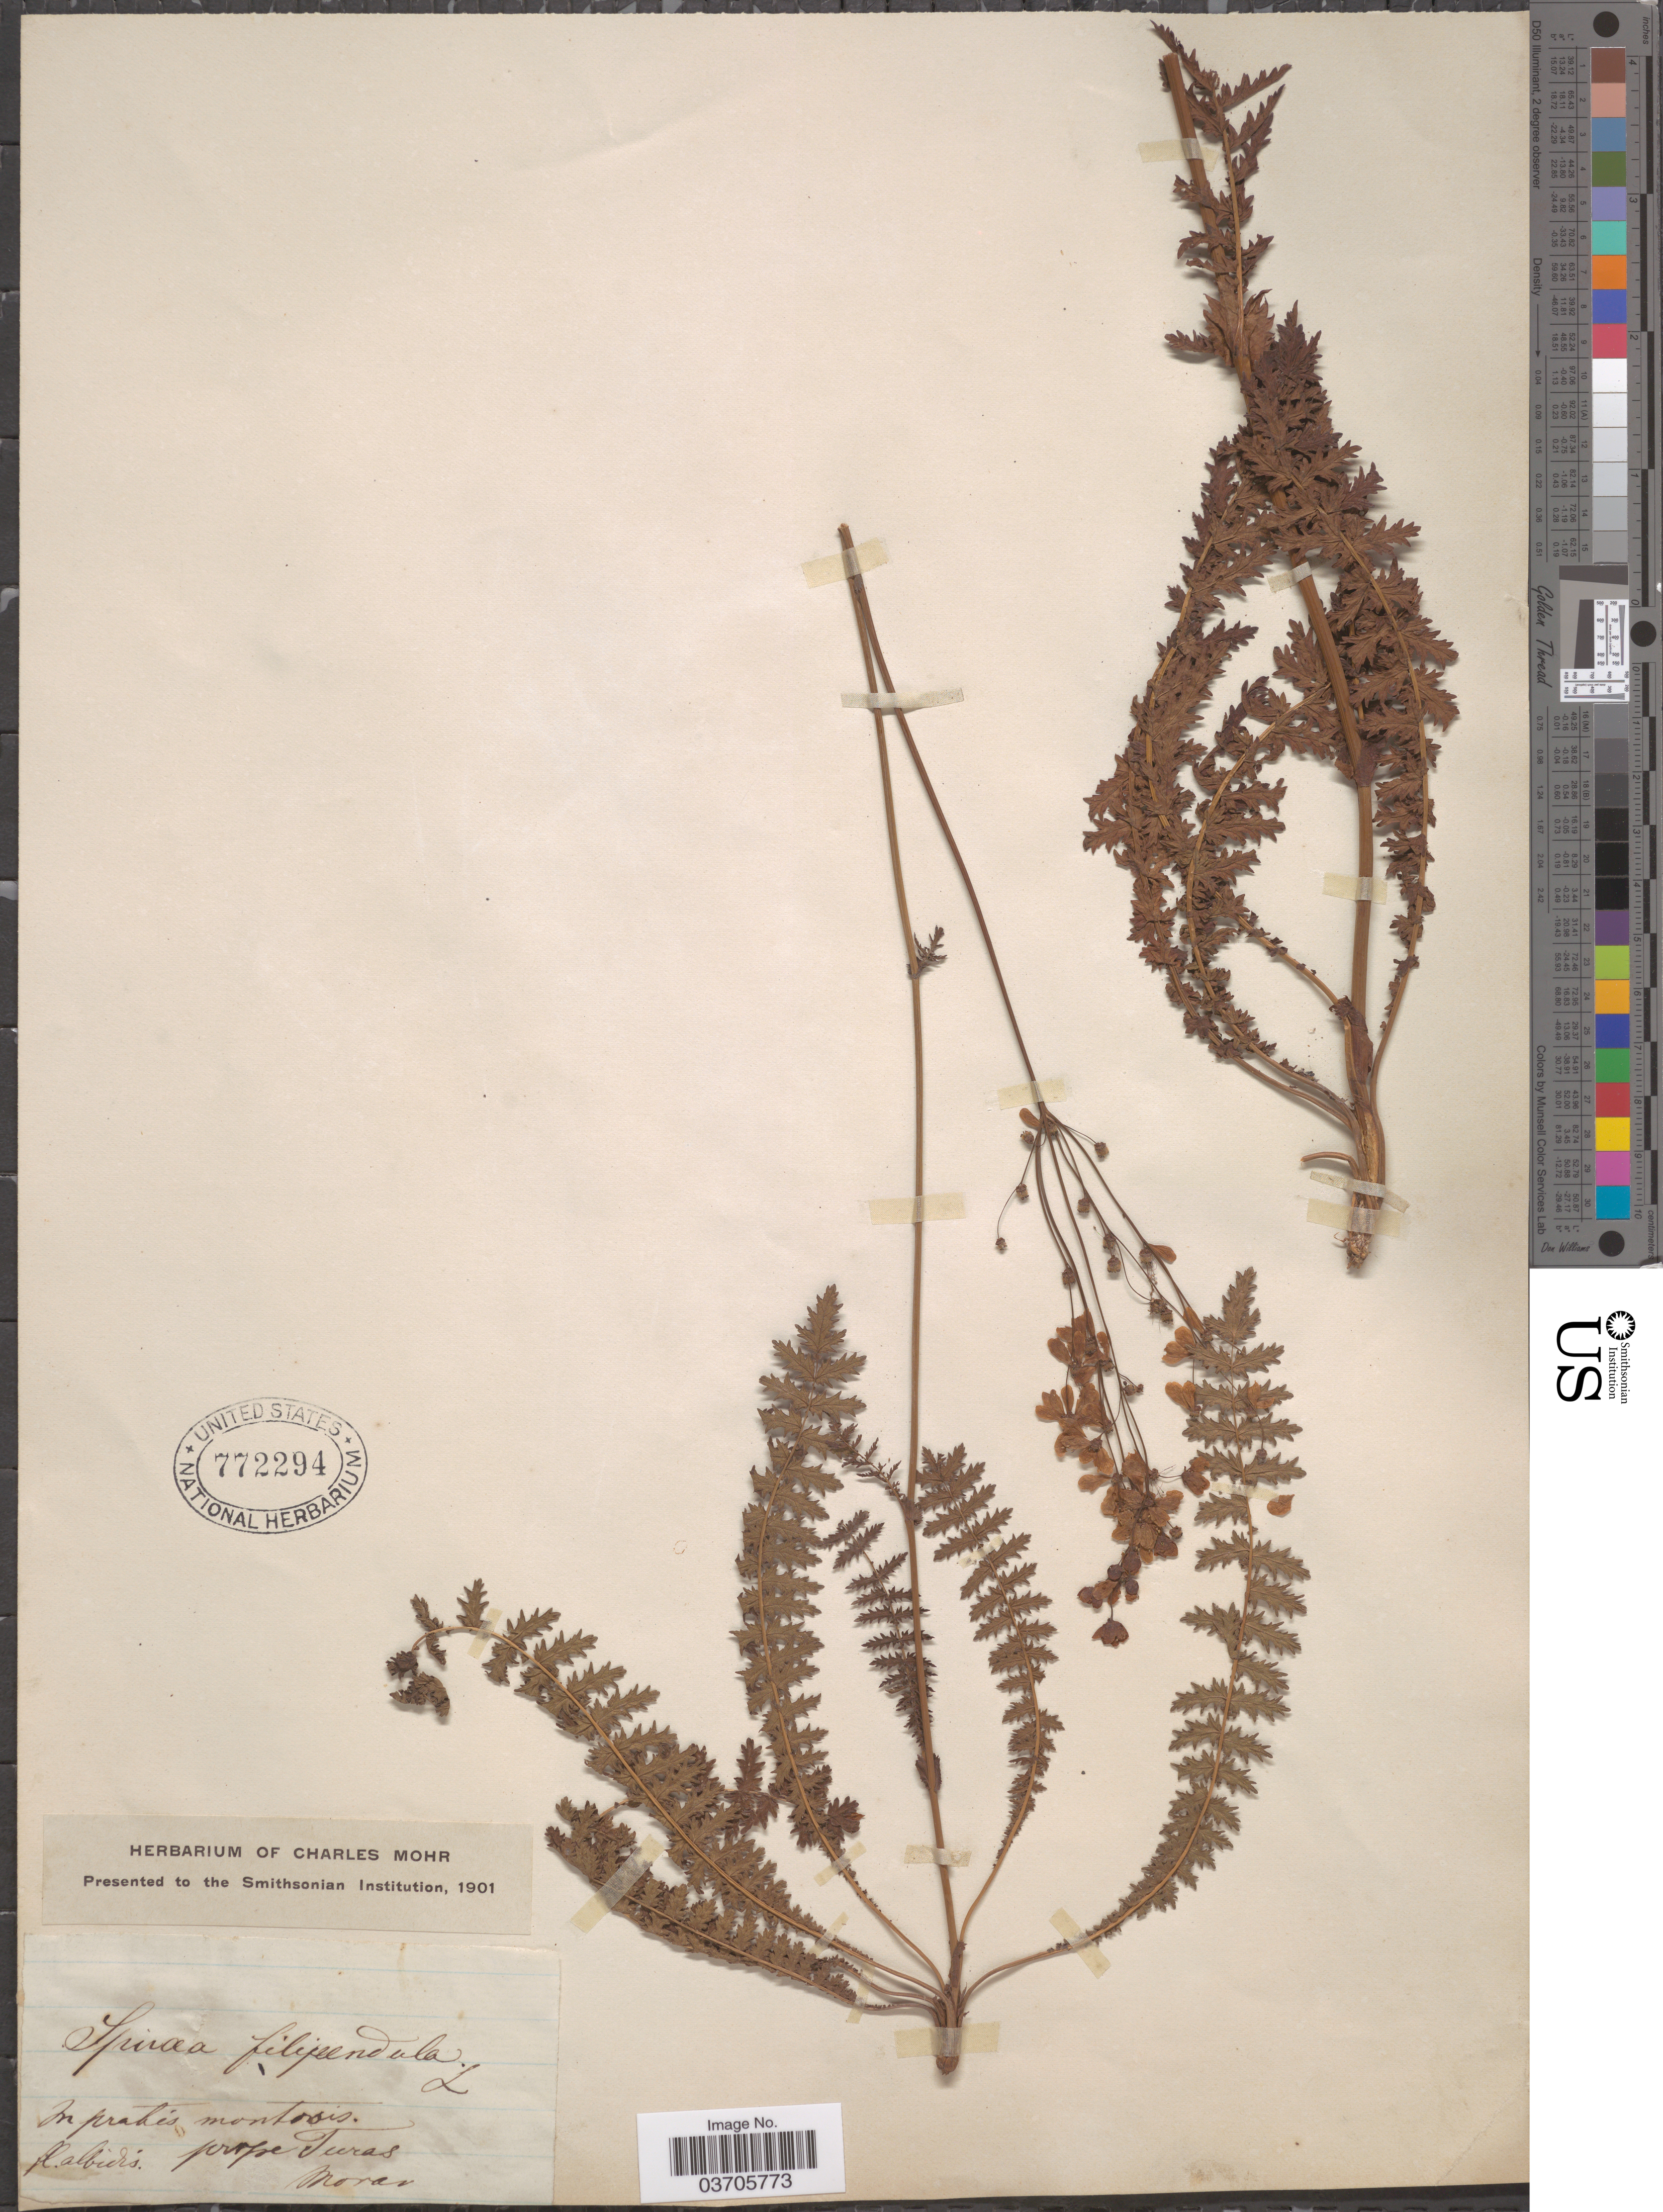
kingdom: Plantae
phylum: Tracheophyta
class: Magnoliopsida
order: Rosales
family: Rosaceae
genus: Filipendula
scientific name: Filipendula filipendula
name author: (L.) Voss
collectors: Moran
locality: In pratis montosis. Prope Turas.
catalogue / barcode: US 772294